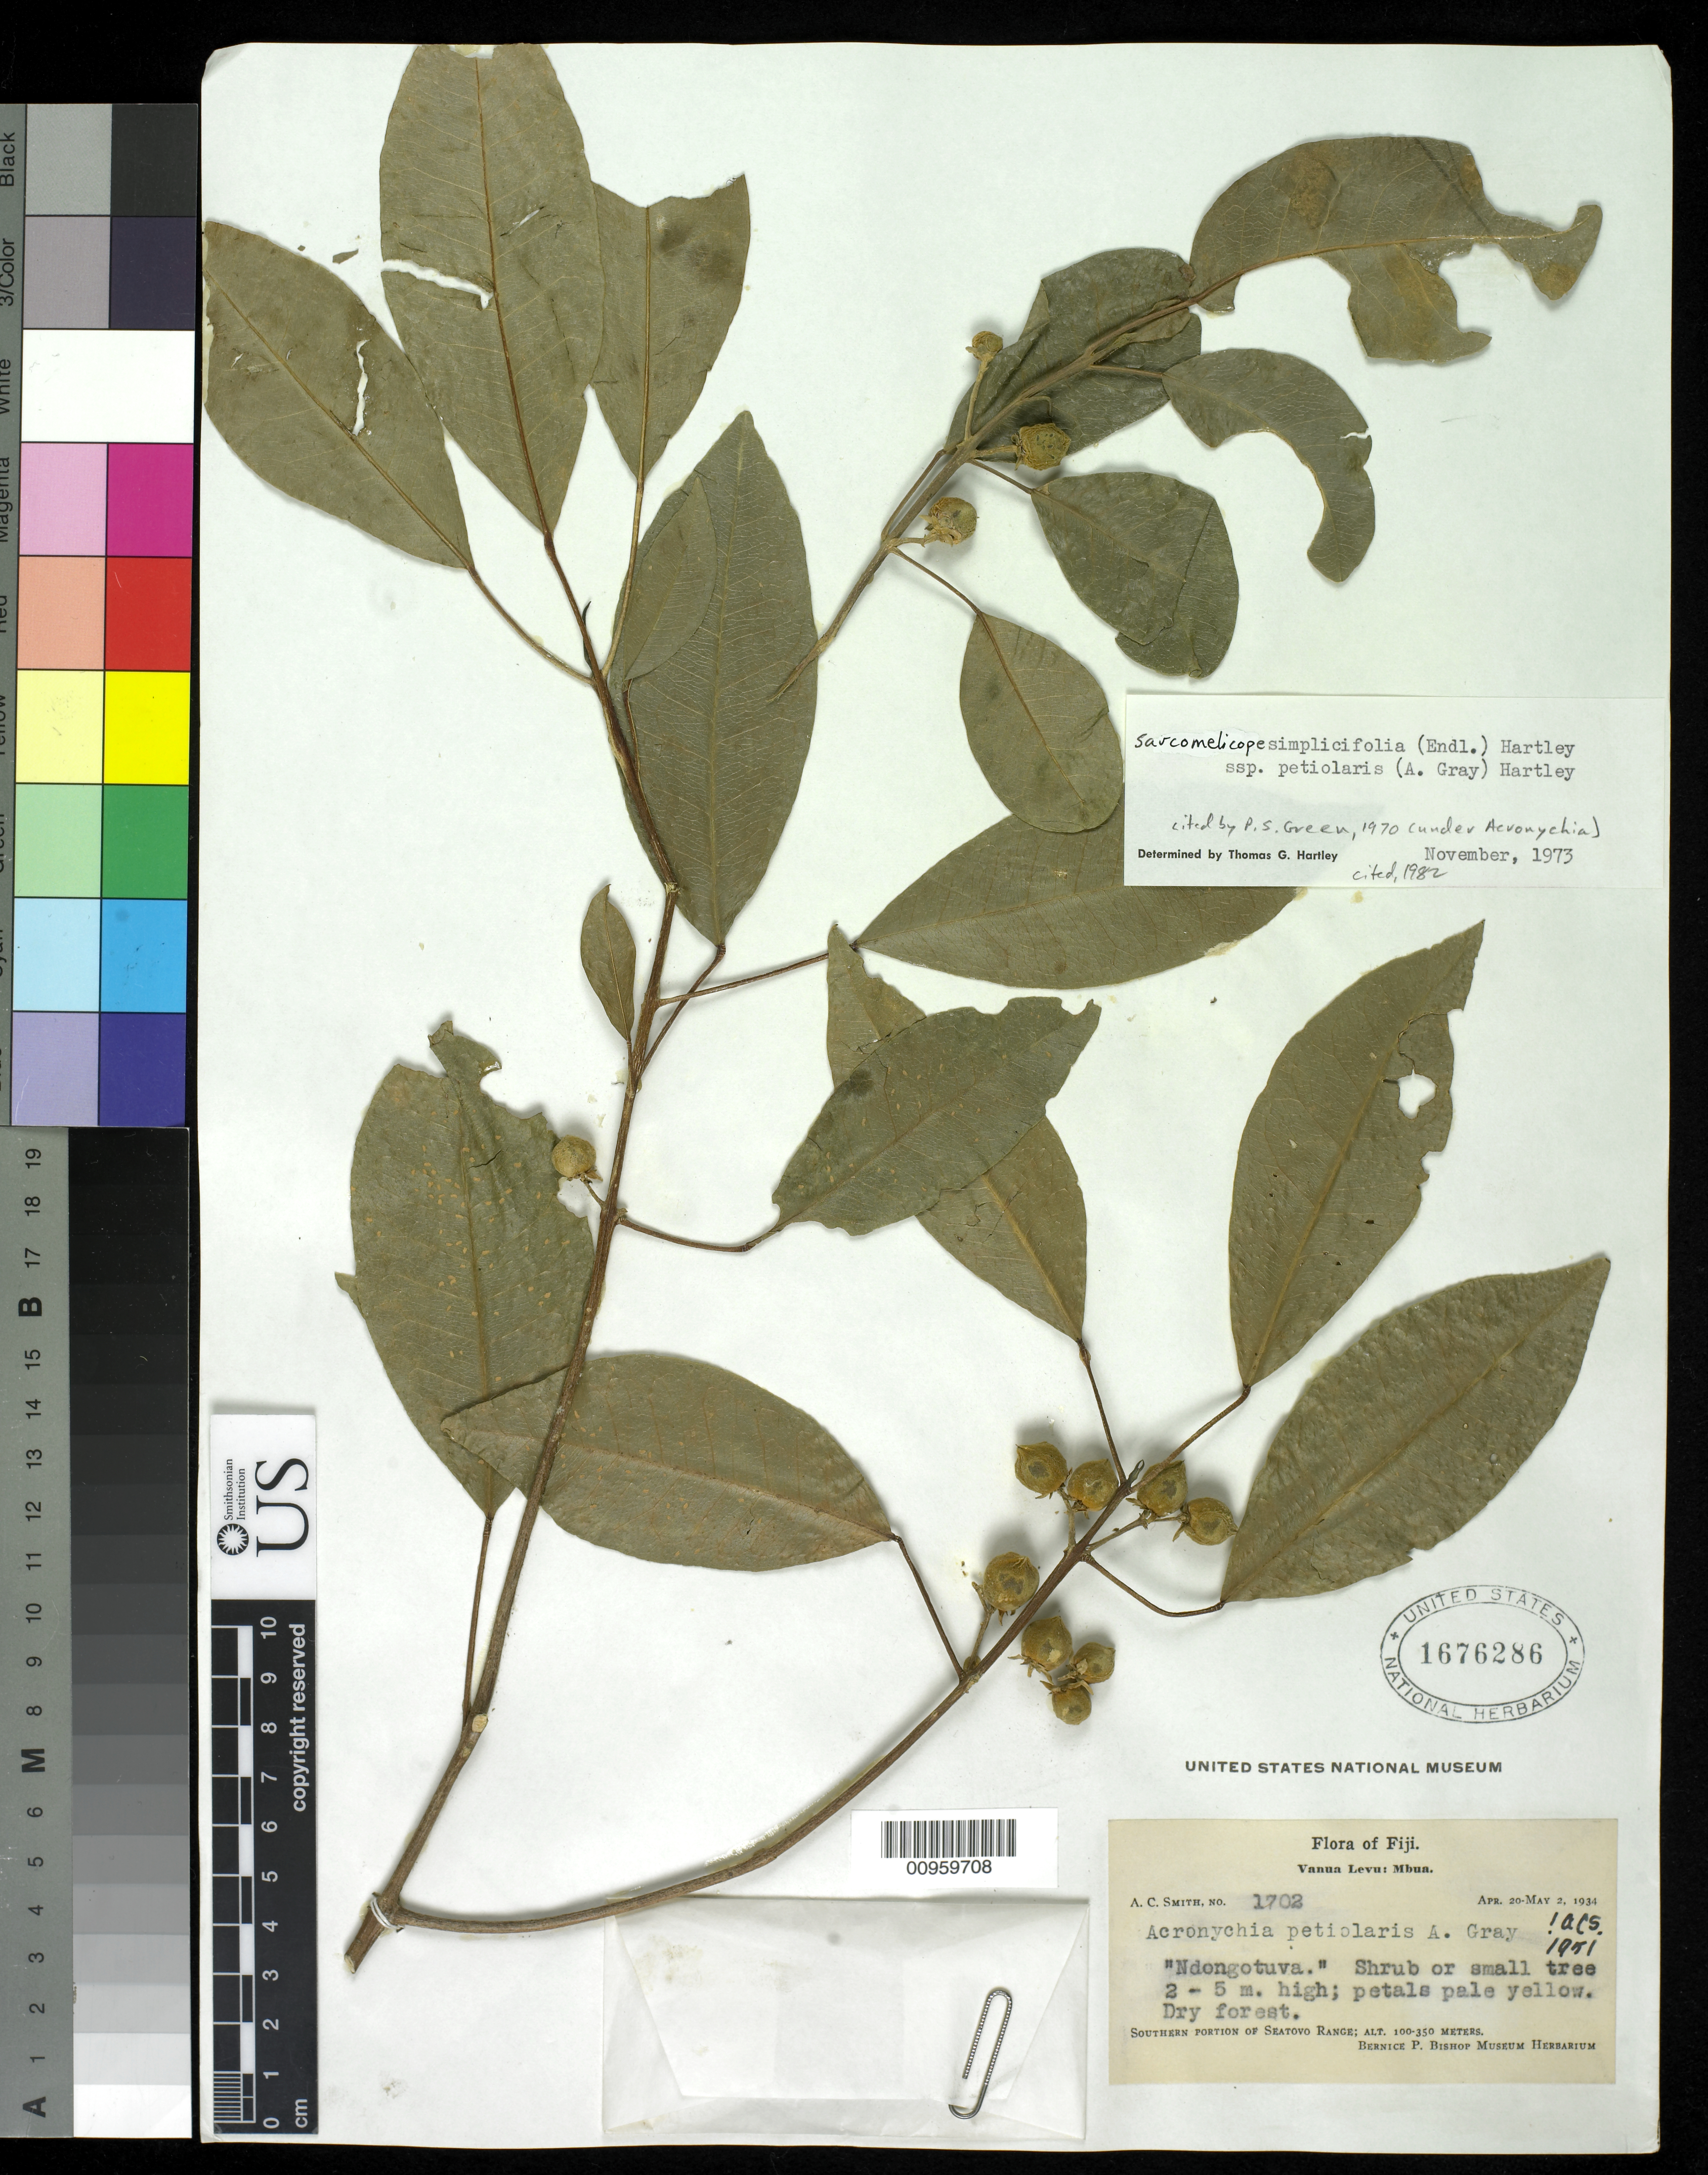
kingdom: Plantae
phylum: Tracheophyta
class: Magnoliopsida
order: Sapindales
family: Rutaceae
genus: Sarcomelicope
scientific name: Sarcomelicope petiolaris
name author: (A. Gray) A.C. Sm.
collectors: C. A. Smith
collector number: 1702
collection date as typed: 20 Apr 1934 to 02 May 1934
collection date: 1934-04-20/1934-05-02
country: Fiji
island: Mbua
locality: Southern portion of Seatovo Range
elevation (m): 100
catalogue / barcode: US 1676286